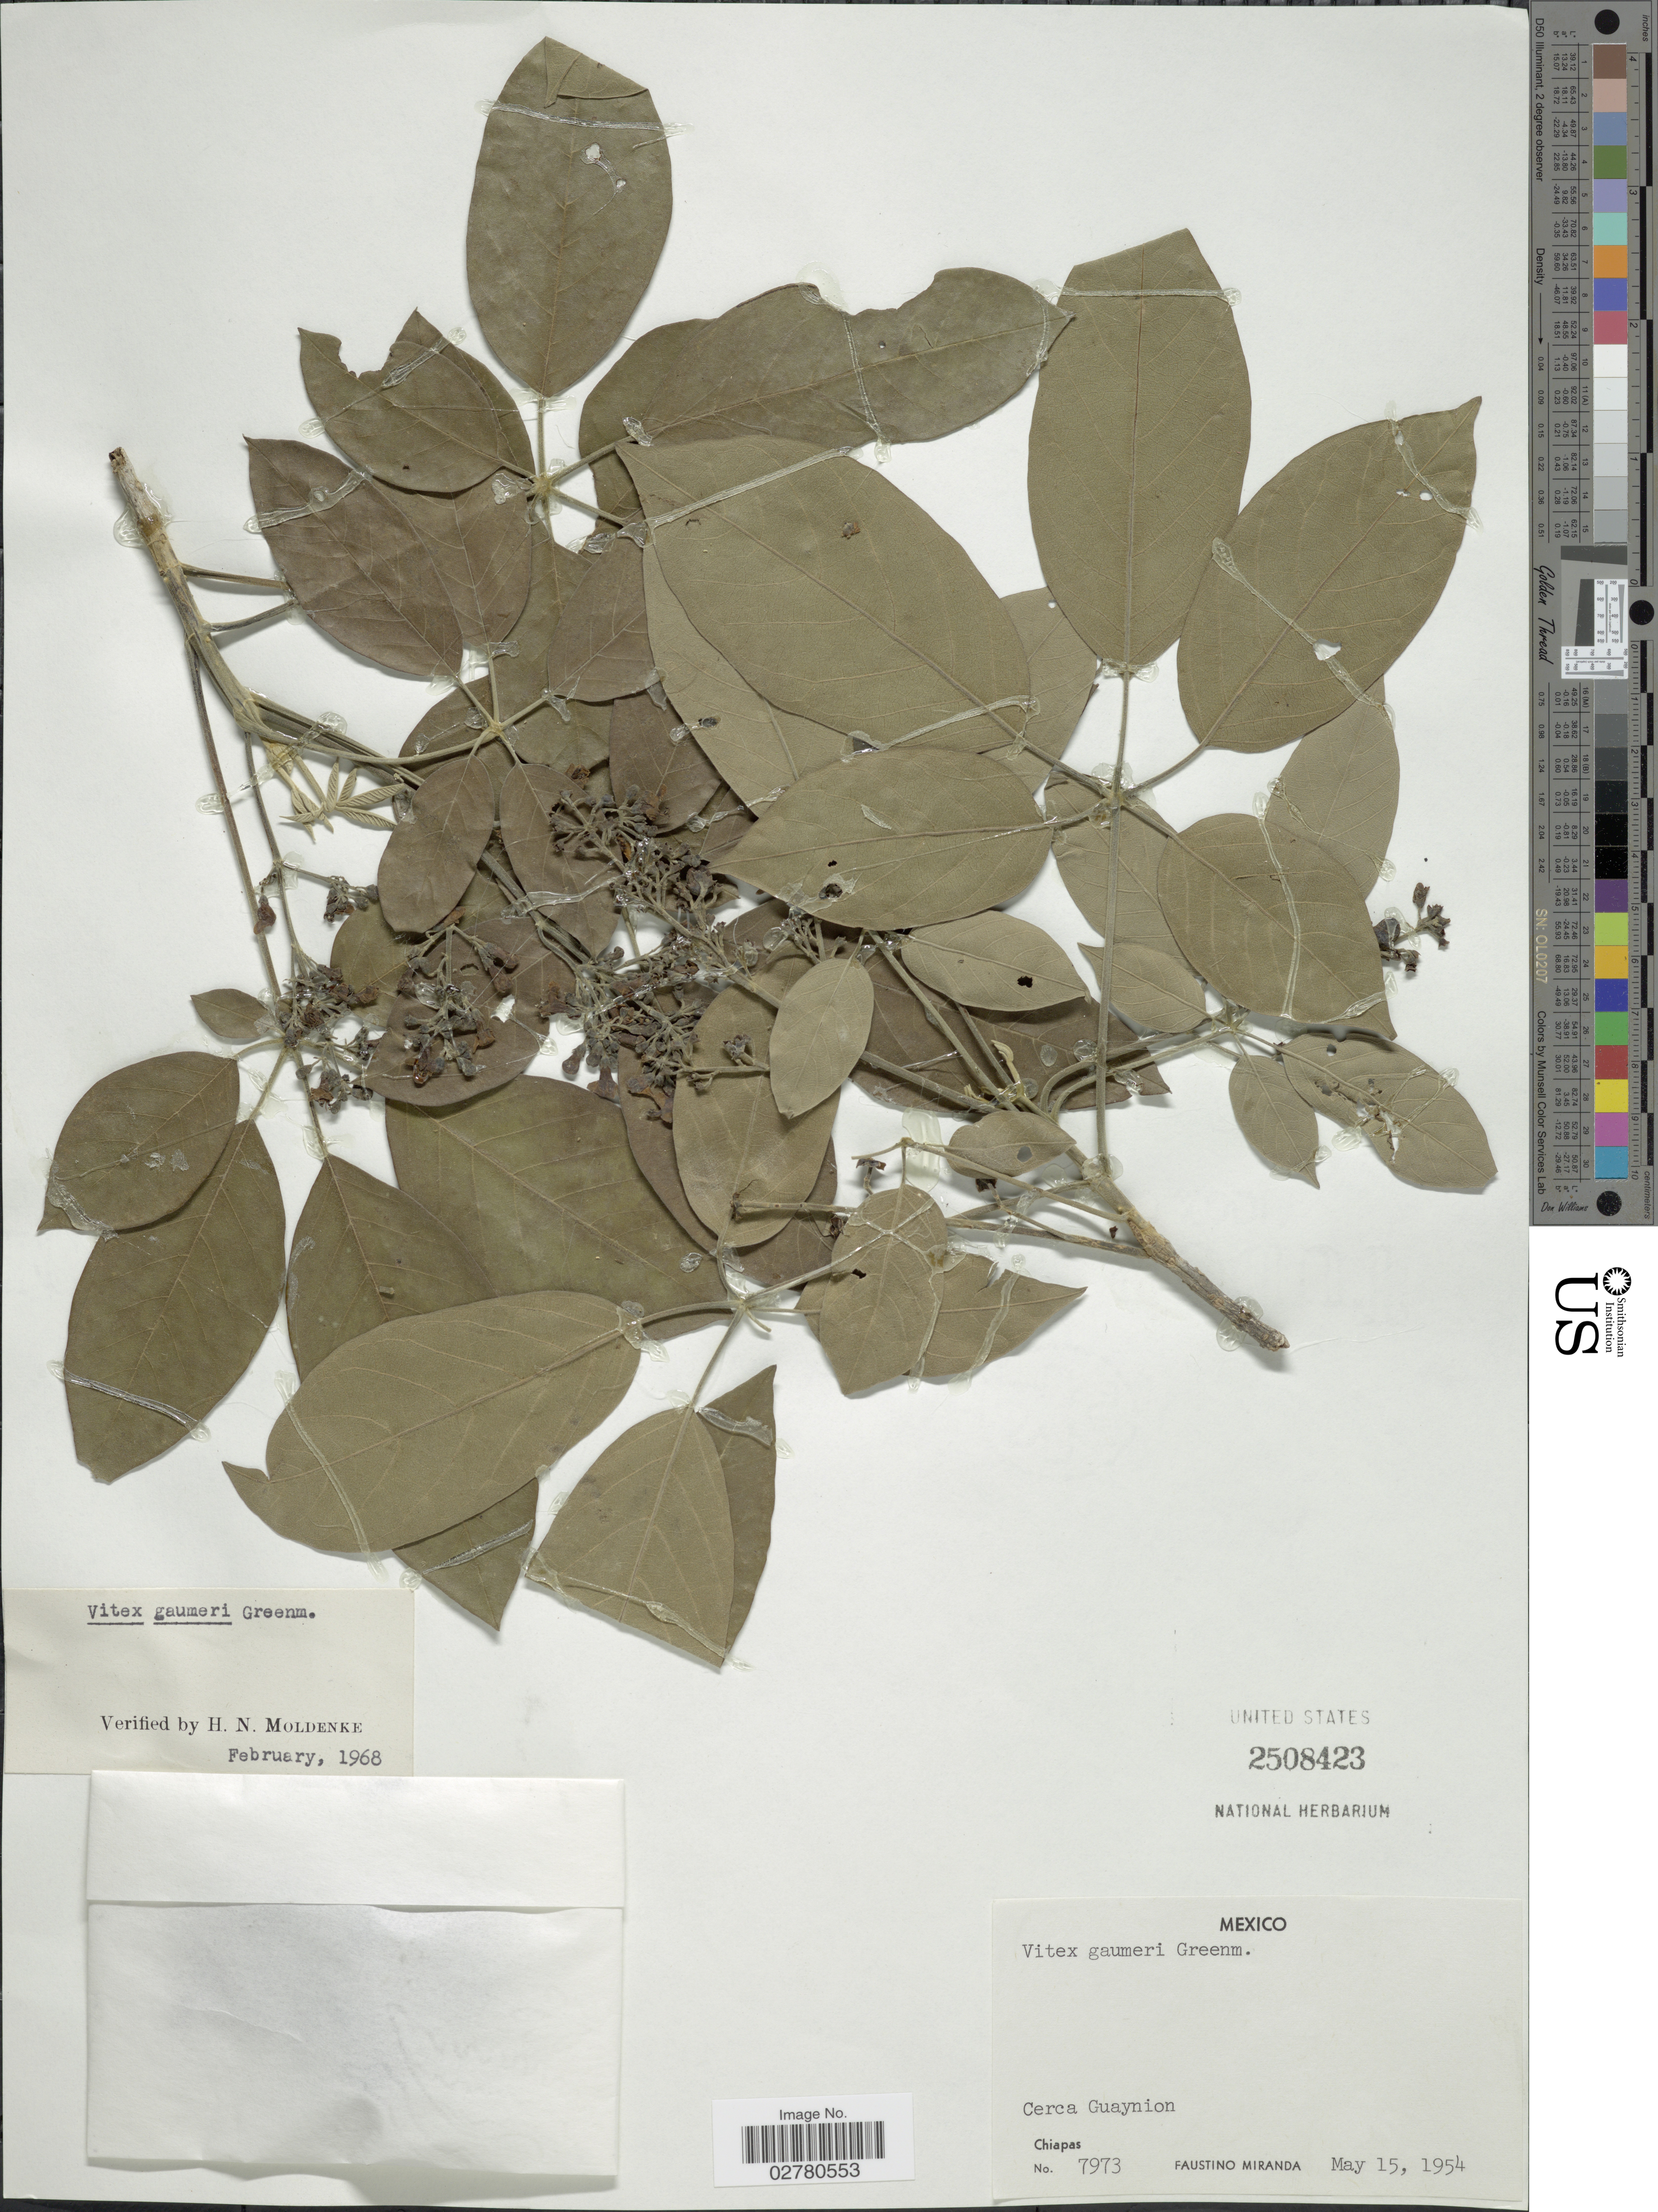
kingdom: Plantae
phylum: Tracheophyta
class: Magnoliopsida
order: Lamiales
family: Lamiaceae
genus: Vitex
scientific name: Vitex gaumeri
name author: Greenm.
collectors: F. Miranda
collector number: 7973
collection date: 1954-05-15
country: Mexico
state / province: Chiapas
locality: Cerca Guaynion.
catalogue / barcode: US 2508423